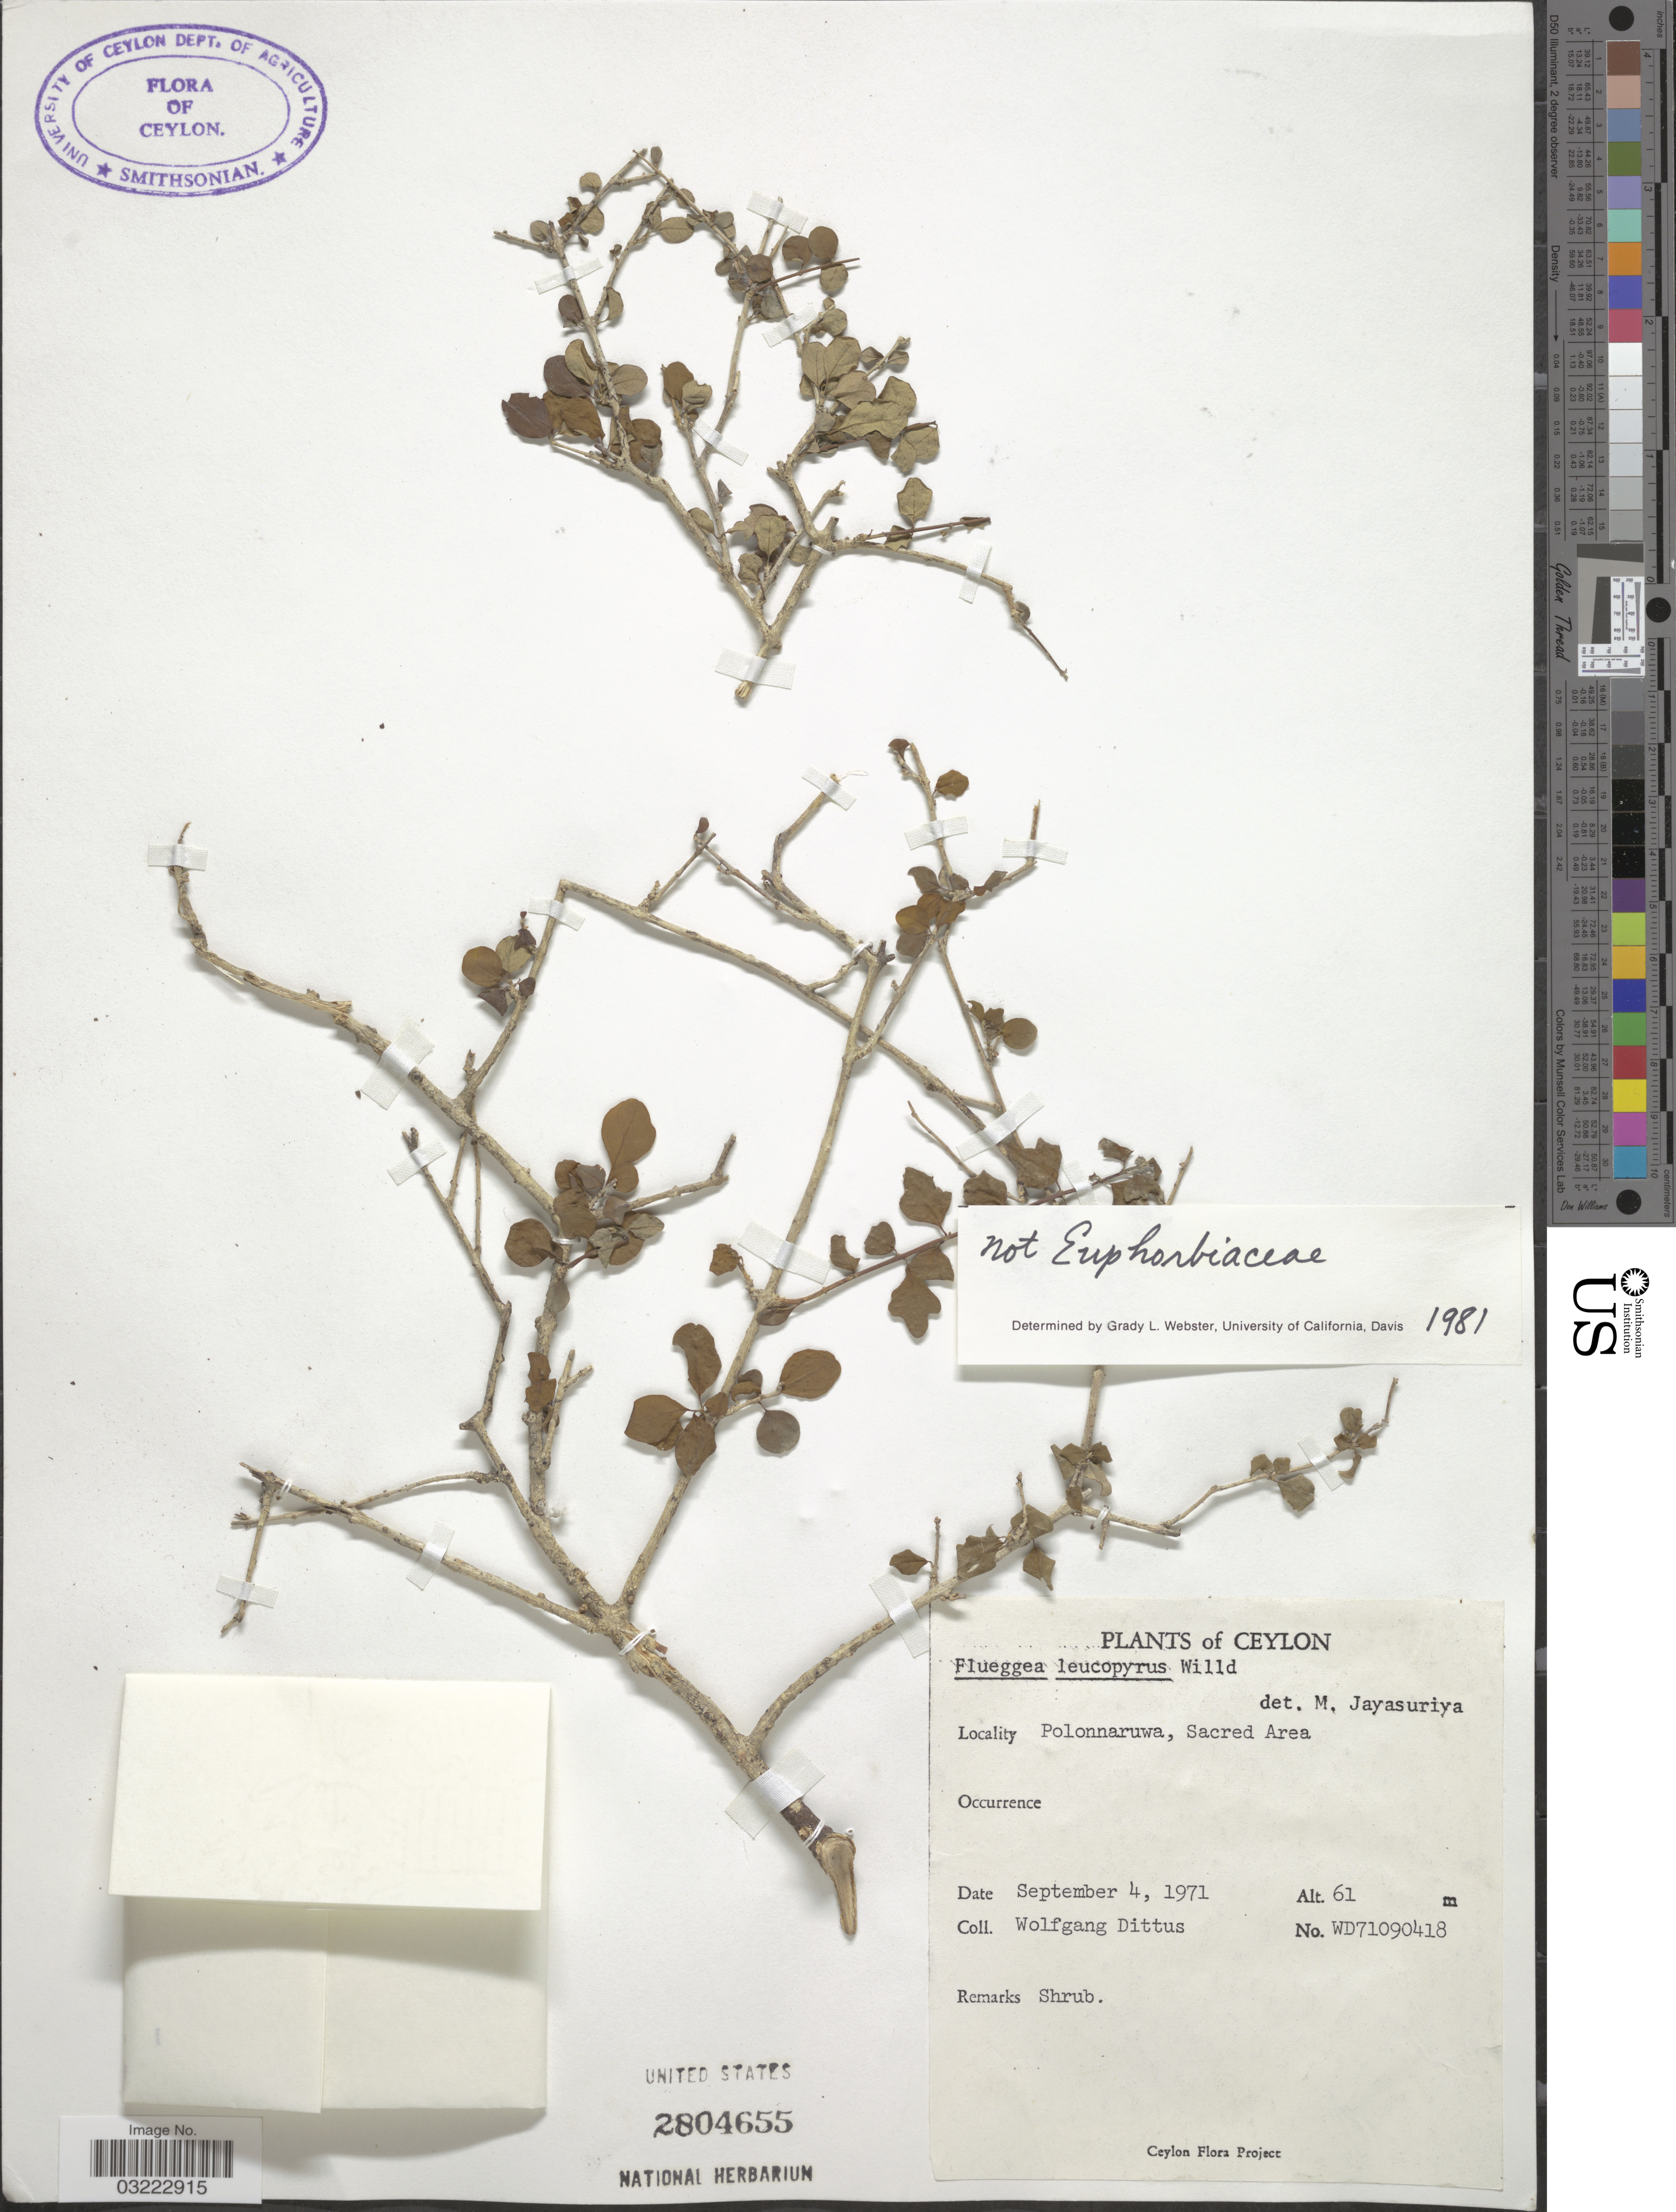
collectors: W. Dittus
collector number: WD71090418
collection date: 1971-09-04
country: Sri Lanka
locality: Ceylon. Polonnaruwa, Sacred Area.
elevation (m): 61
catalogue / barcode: US 2804655